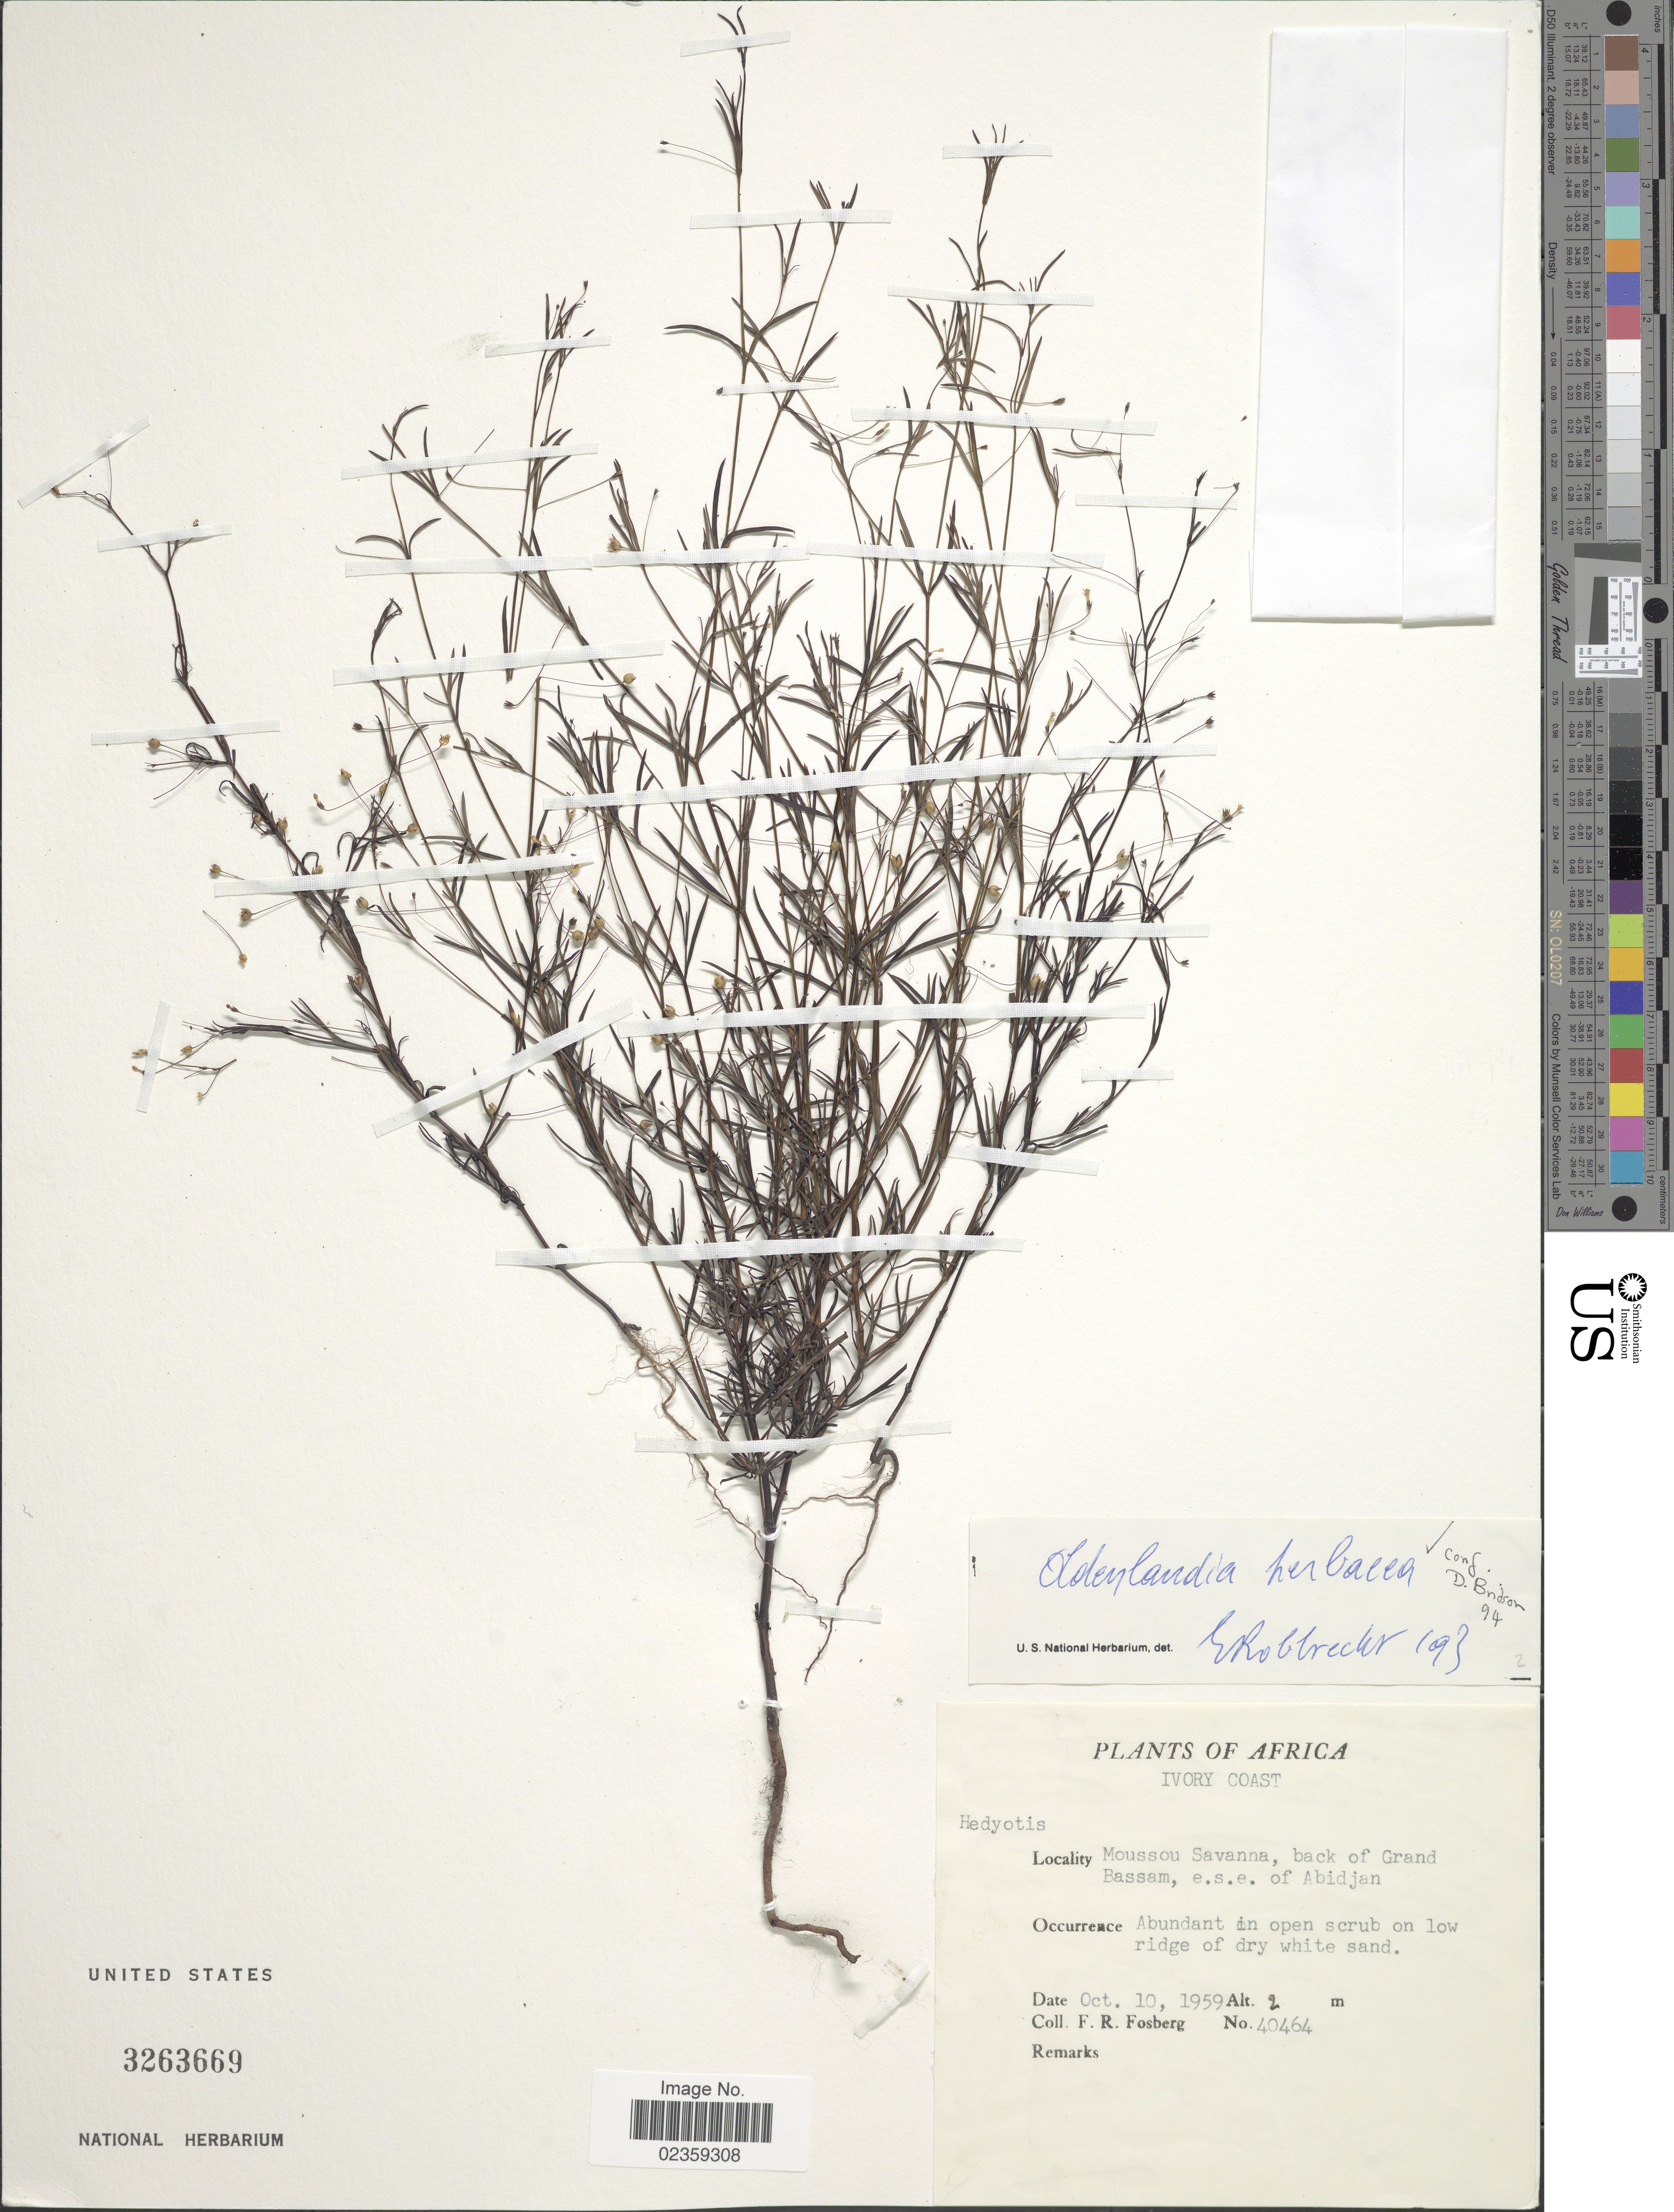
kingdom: Plantae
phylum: Tracheophyta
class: Magnoliopsida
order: Gentianales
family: Rubiaceae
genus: Oldenlandia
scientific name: Oldenlandia herbacea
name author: (L.) Roxb.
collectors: F. R. Fosberg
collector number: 40464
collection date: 1959-10-10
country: Ivory Coast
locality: Moussou Savanna, back of Grand Bassam, e.s.e. of Abidjan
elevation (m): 2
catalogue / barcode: US 3263669